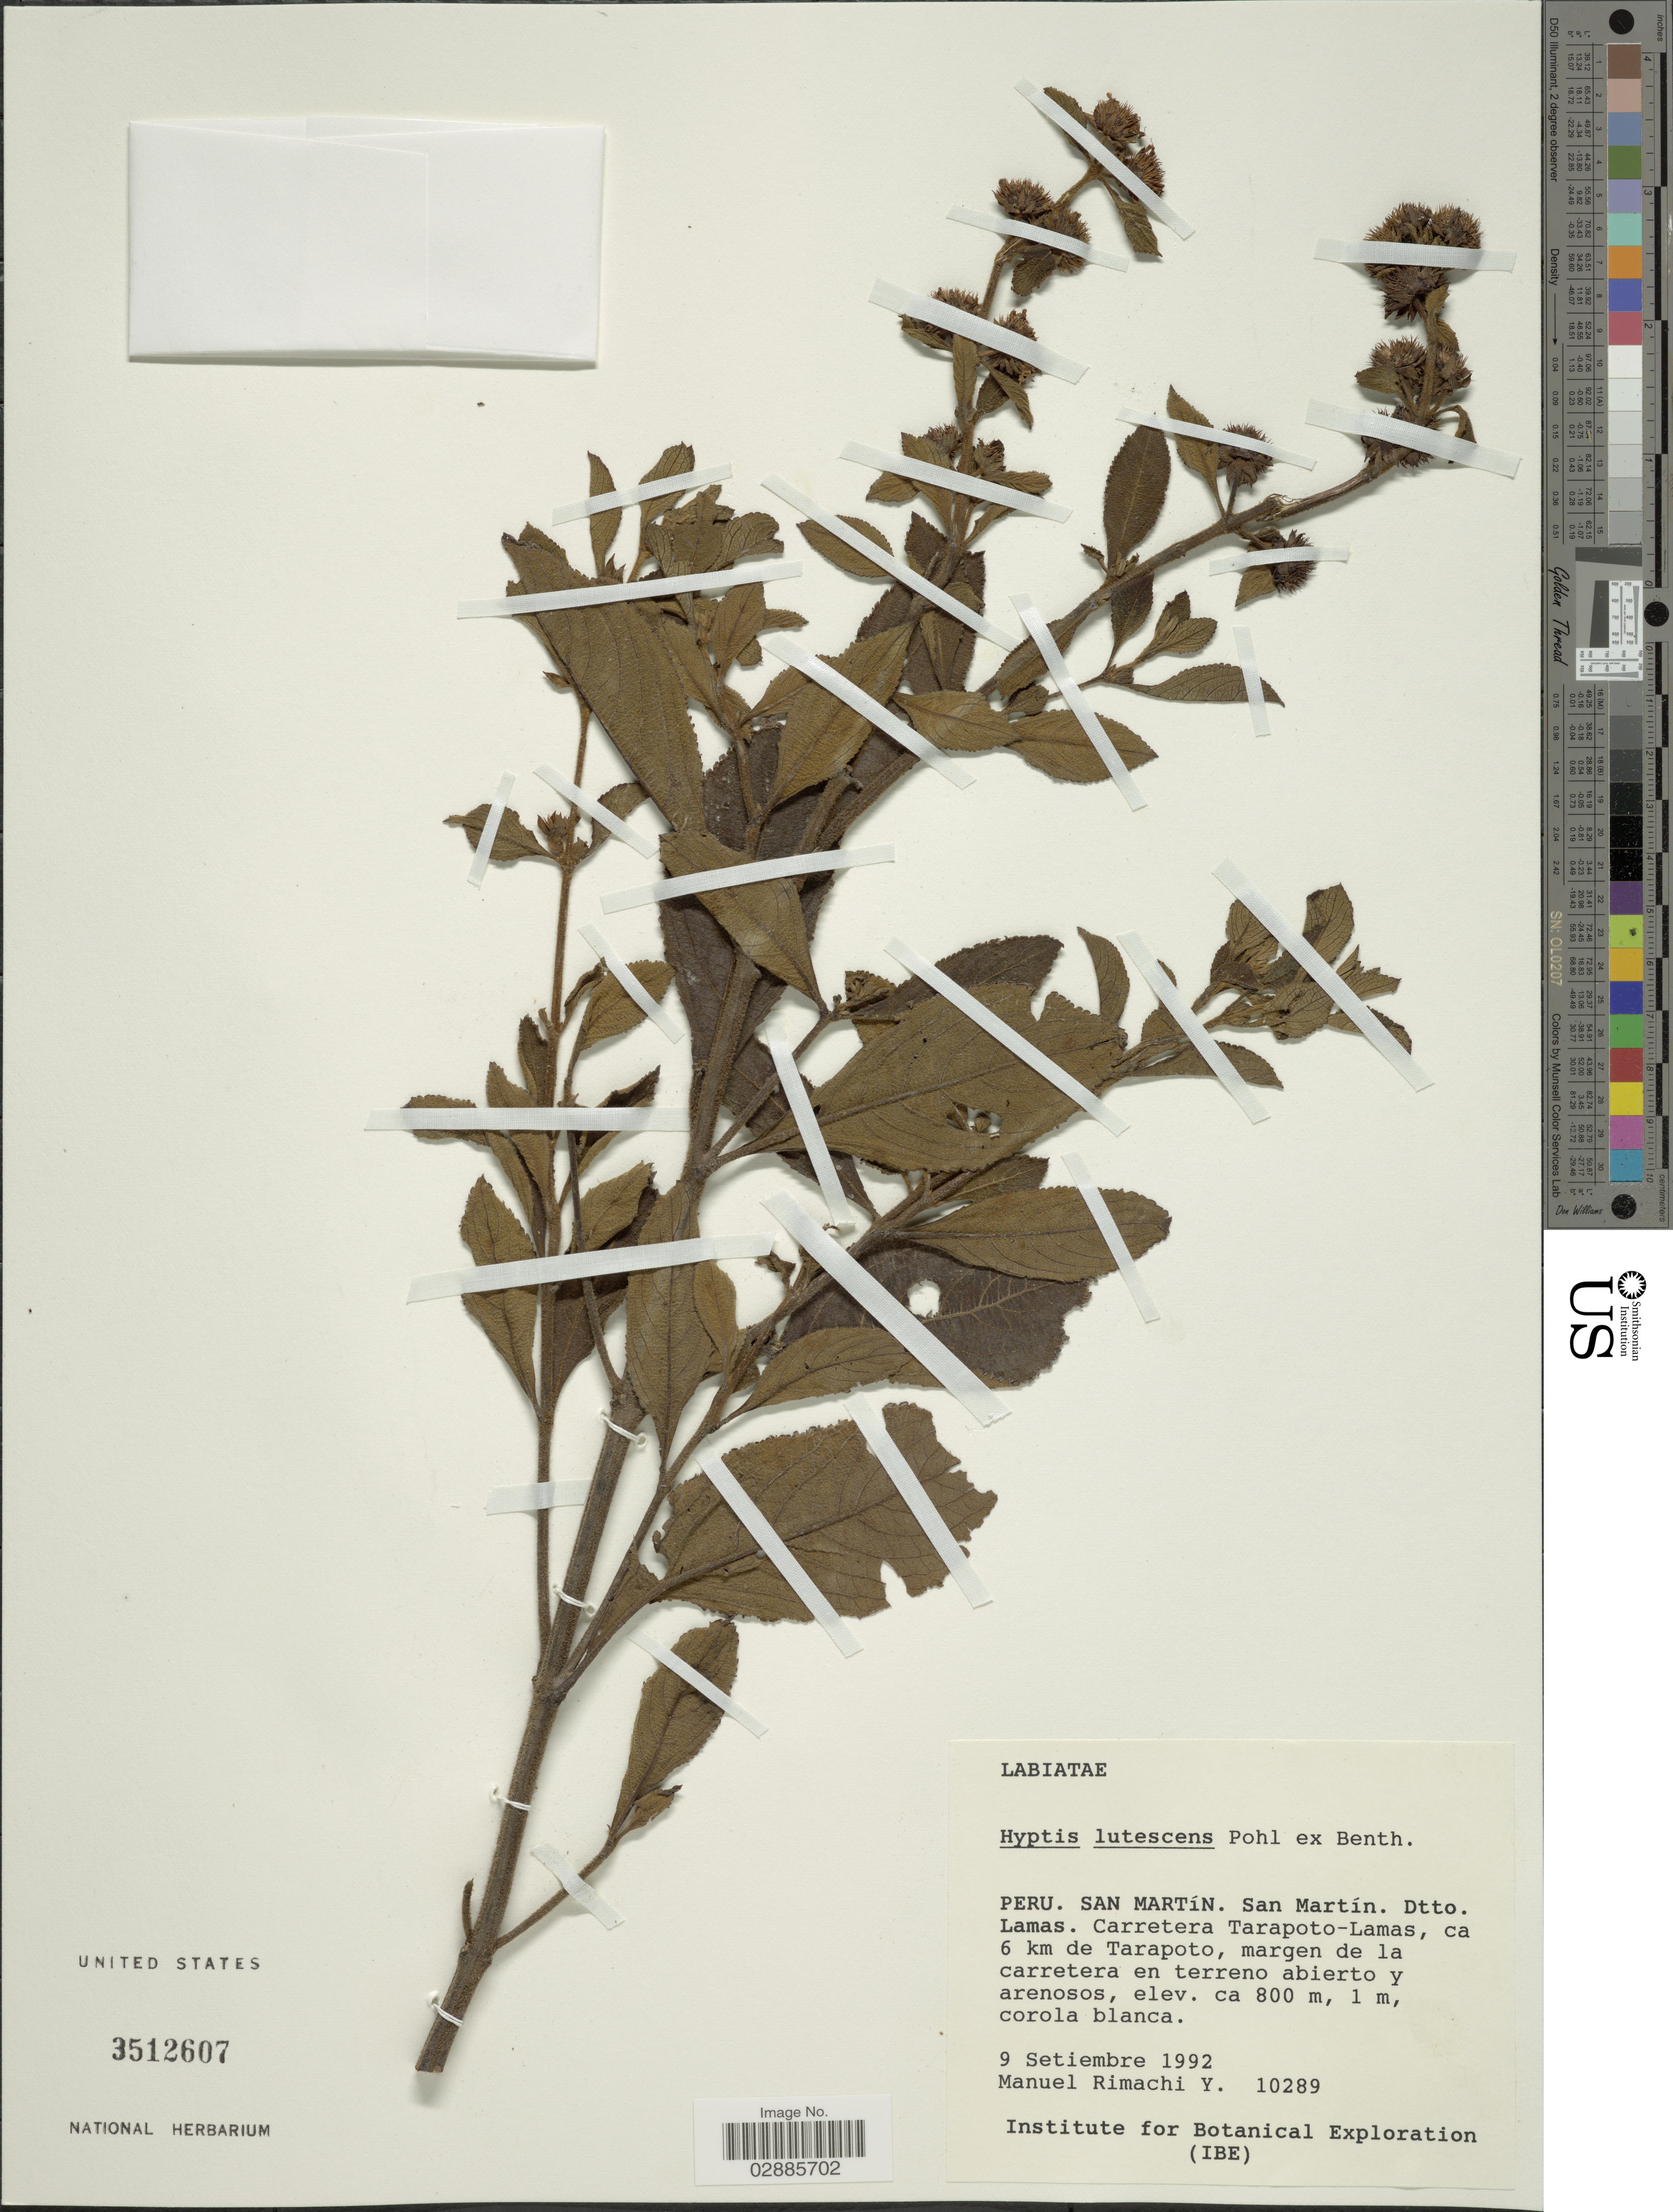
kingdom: Plantae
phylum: Tracheophyta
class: Magnoliopsida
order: Lamiales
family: Lamiaceae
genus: Hyptis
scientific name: Hyptis lutescens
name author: Pohl ex Benth.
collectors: M. Rimachi Y.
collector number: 10289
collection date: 1992-09-09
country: Peru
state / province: San Martín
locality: San Martín. Dtto. Lamas. Carretera Tarapoto-Lamas, ca 6 km de Tarapoto, margen de la carretera en terreno abierto y arenosos.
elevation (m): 800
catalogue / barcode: US 3512607